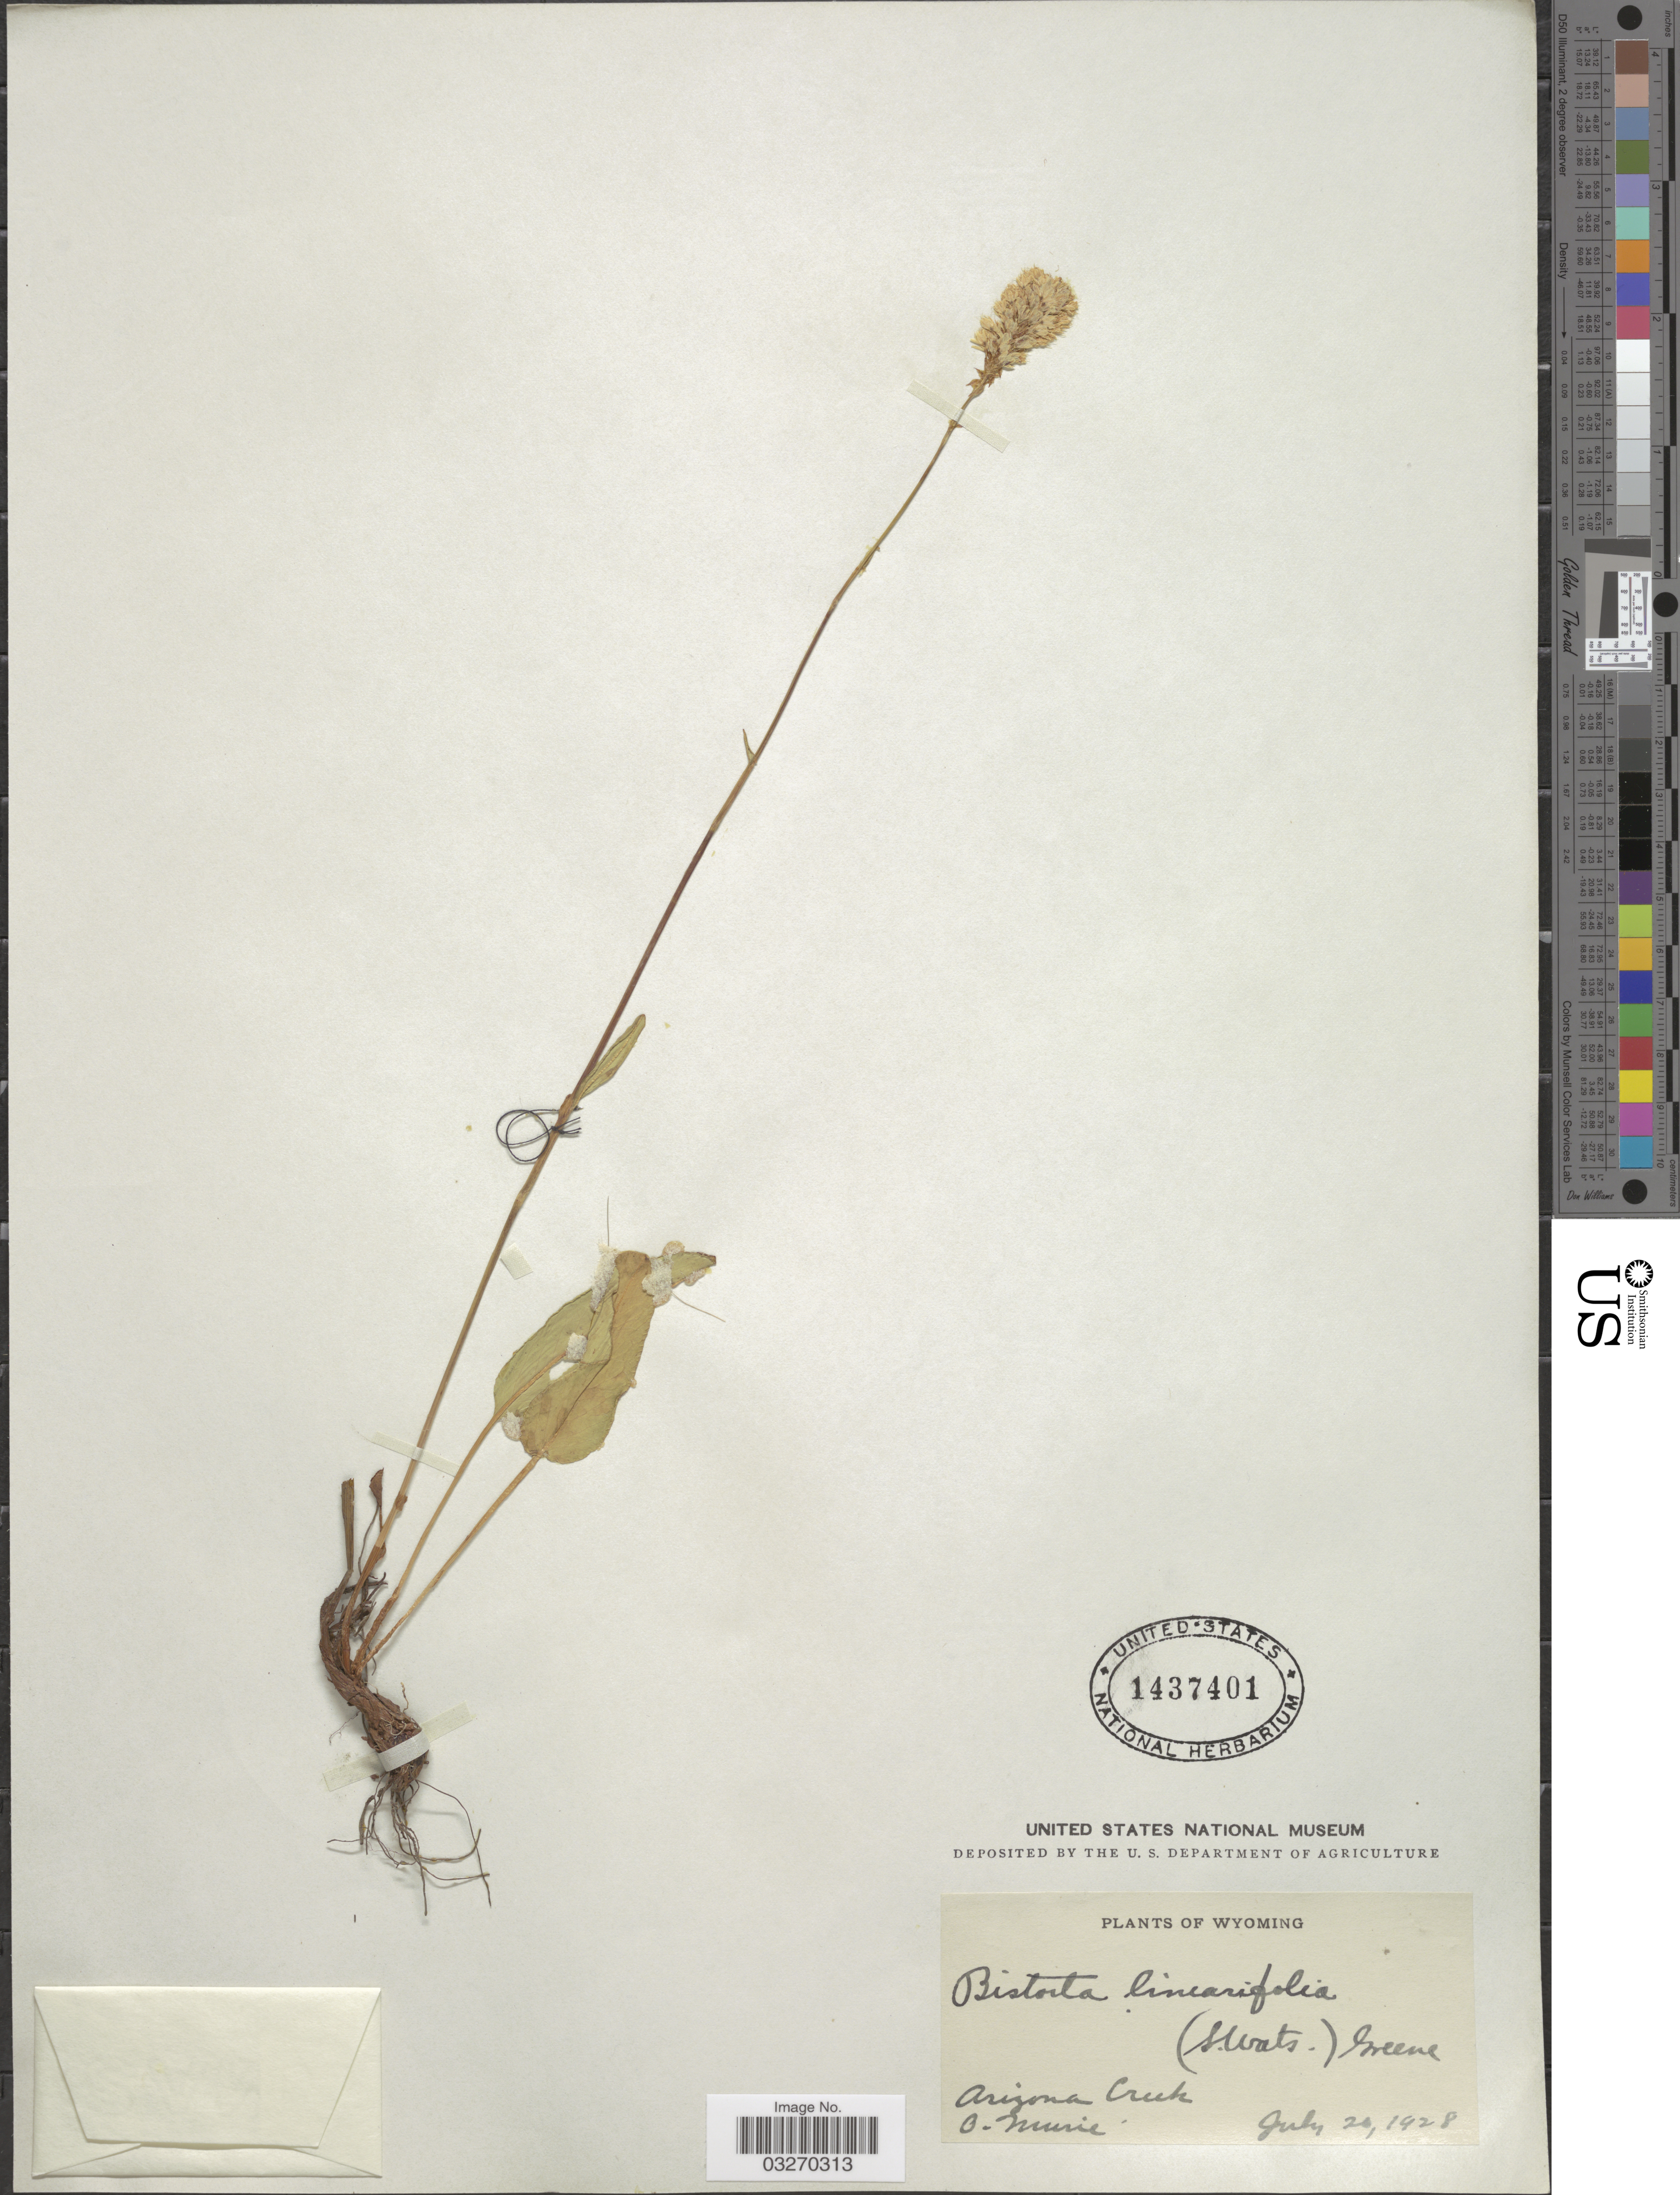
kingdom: Plantae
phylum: Tracheophyta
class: Magnoliopsida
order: Caryophyllales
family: Polygonaceae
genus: Bistorta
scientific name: Bistorta leptophylla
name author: (S. Watson) Greene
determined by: Atha, D. E.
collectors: O. Murie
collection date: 1928-07-20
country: United States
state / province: Wyoming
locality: Arizona Creek.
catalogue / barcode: US 1437401